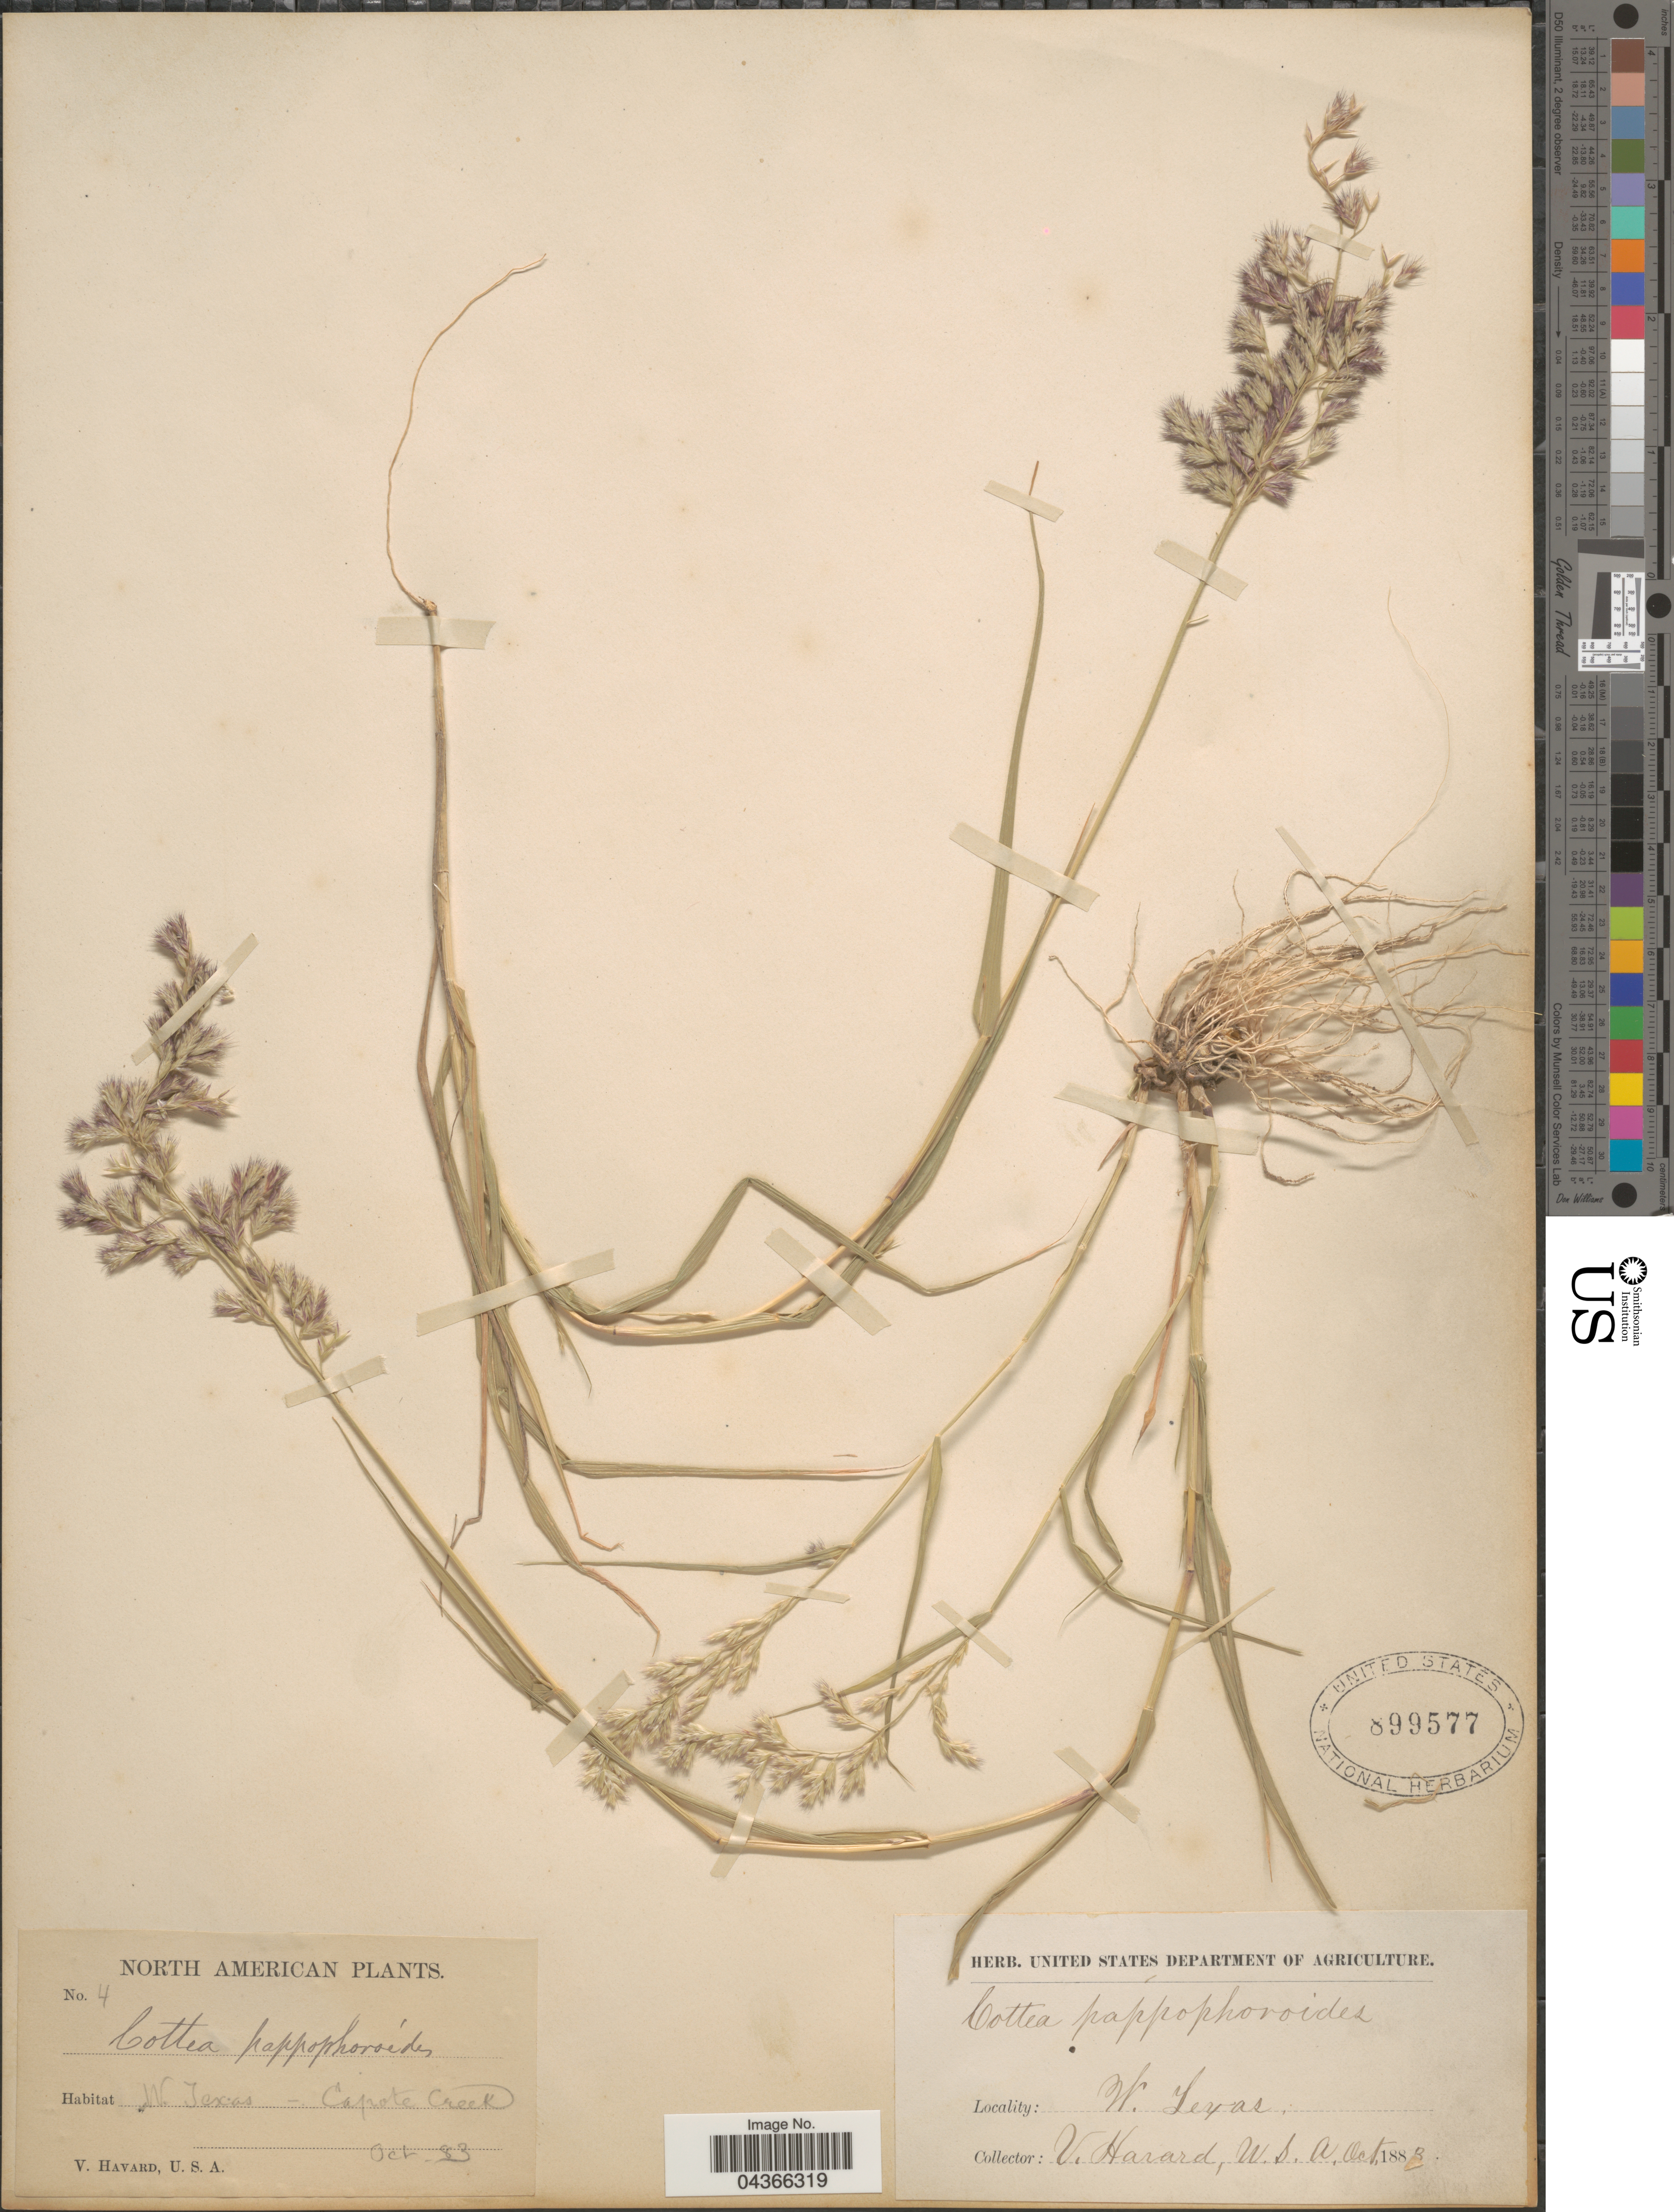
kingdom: Plantae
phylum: Tracheophyta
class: Liliopsida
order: Poales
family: Poaceae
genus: Cottea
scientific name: Cottea pappophoroides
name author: Kunth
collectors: V. Havard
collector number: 4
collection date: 1883-10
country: United States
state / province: Texas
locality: W. Texas - Capote Creek.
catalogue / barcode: US 899577